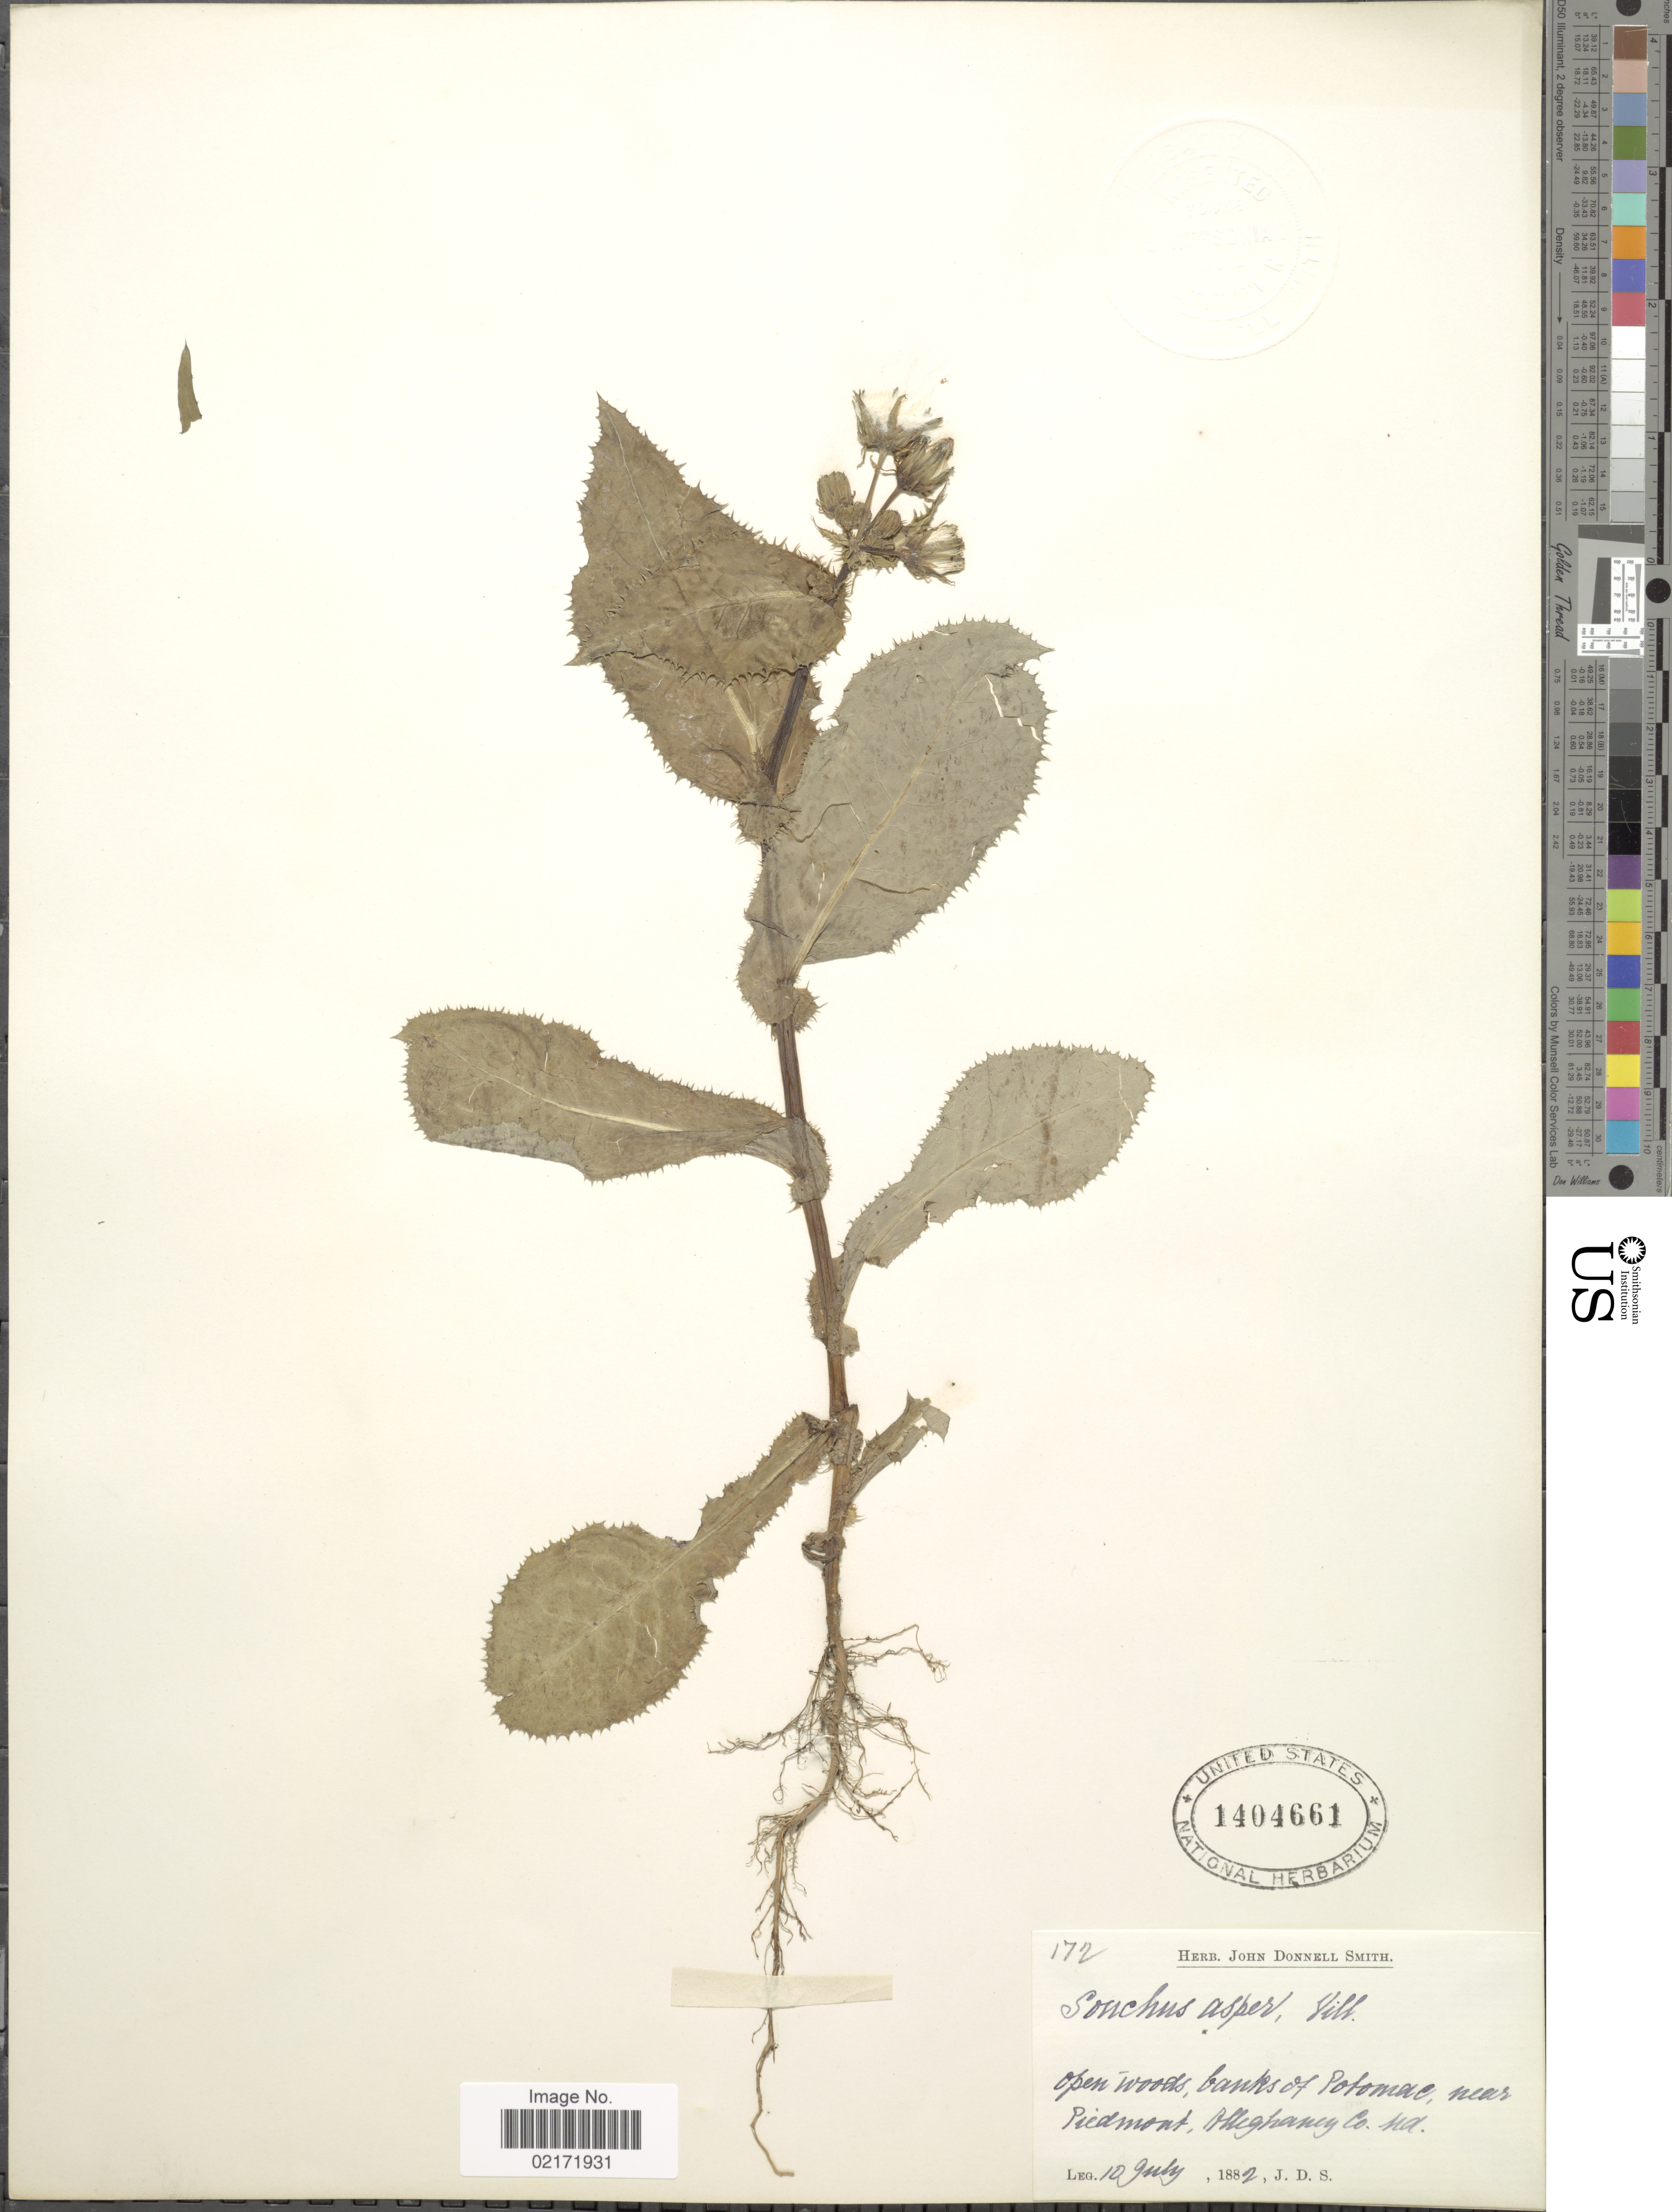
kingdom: Plantae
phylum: Tracheophyta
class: Magnoliopsida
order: Asterales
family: Asteraceae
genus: Sonchus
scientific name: Sonchus asper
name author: (L.) Hill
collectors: J. Donnell Smith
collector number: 172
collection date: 1882-07-10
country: United States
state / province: Maryland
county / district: Allegany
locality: Banks of Potomac, near Piedmont, Alleghany Co.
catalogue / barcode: US 1404661